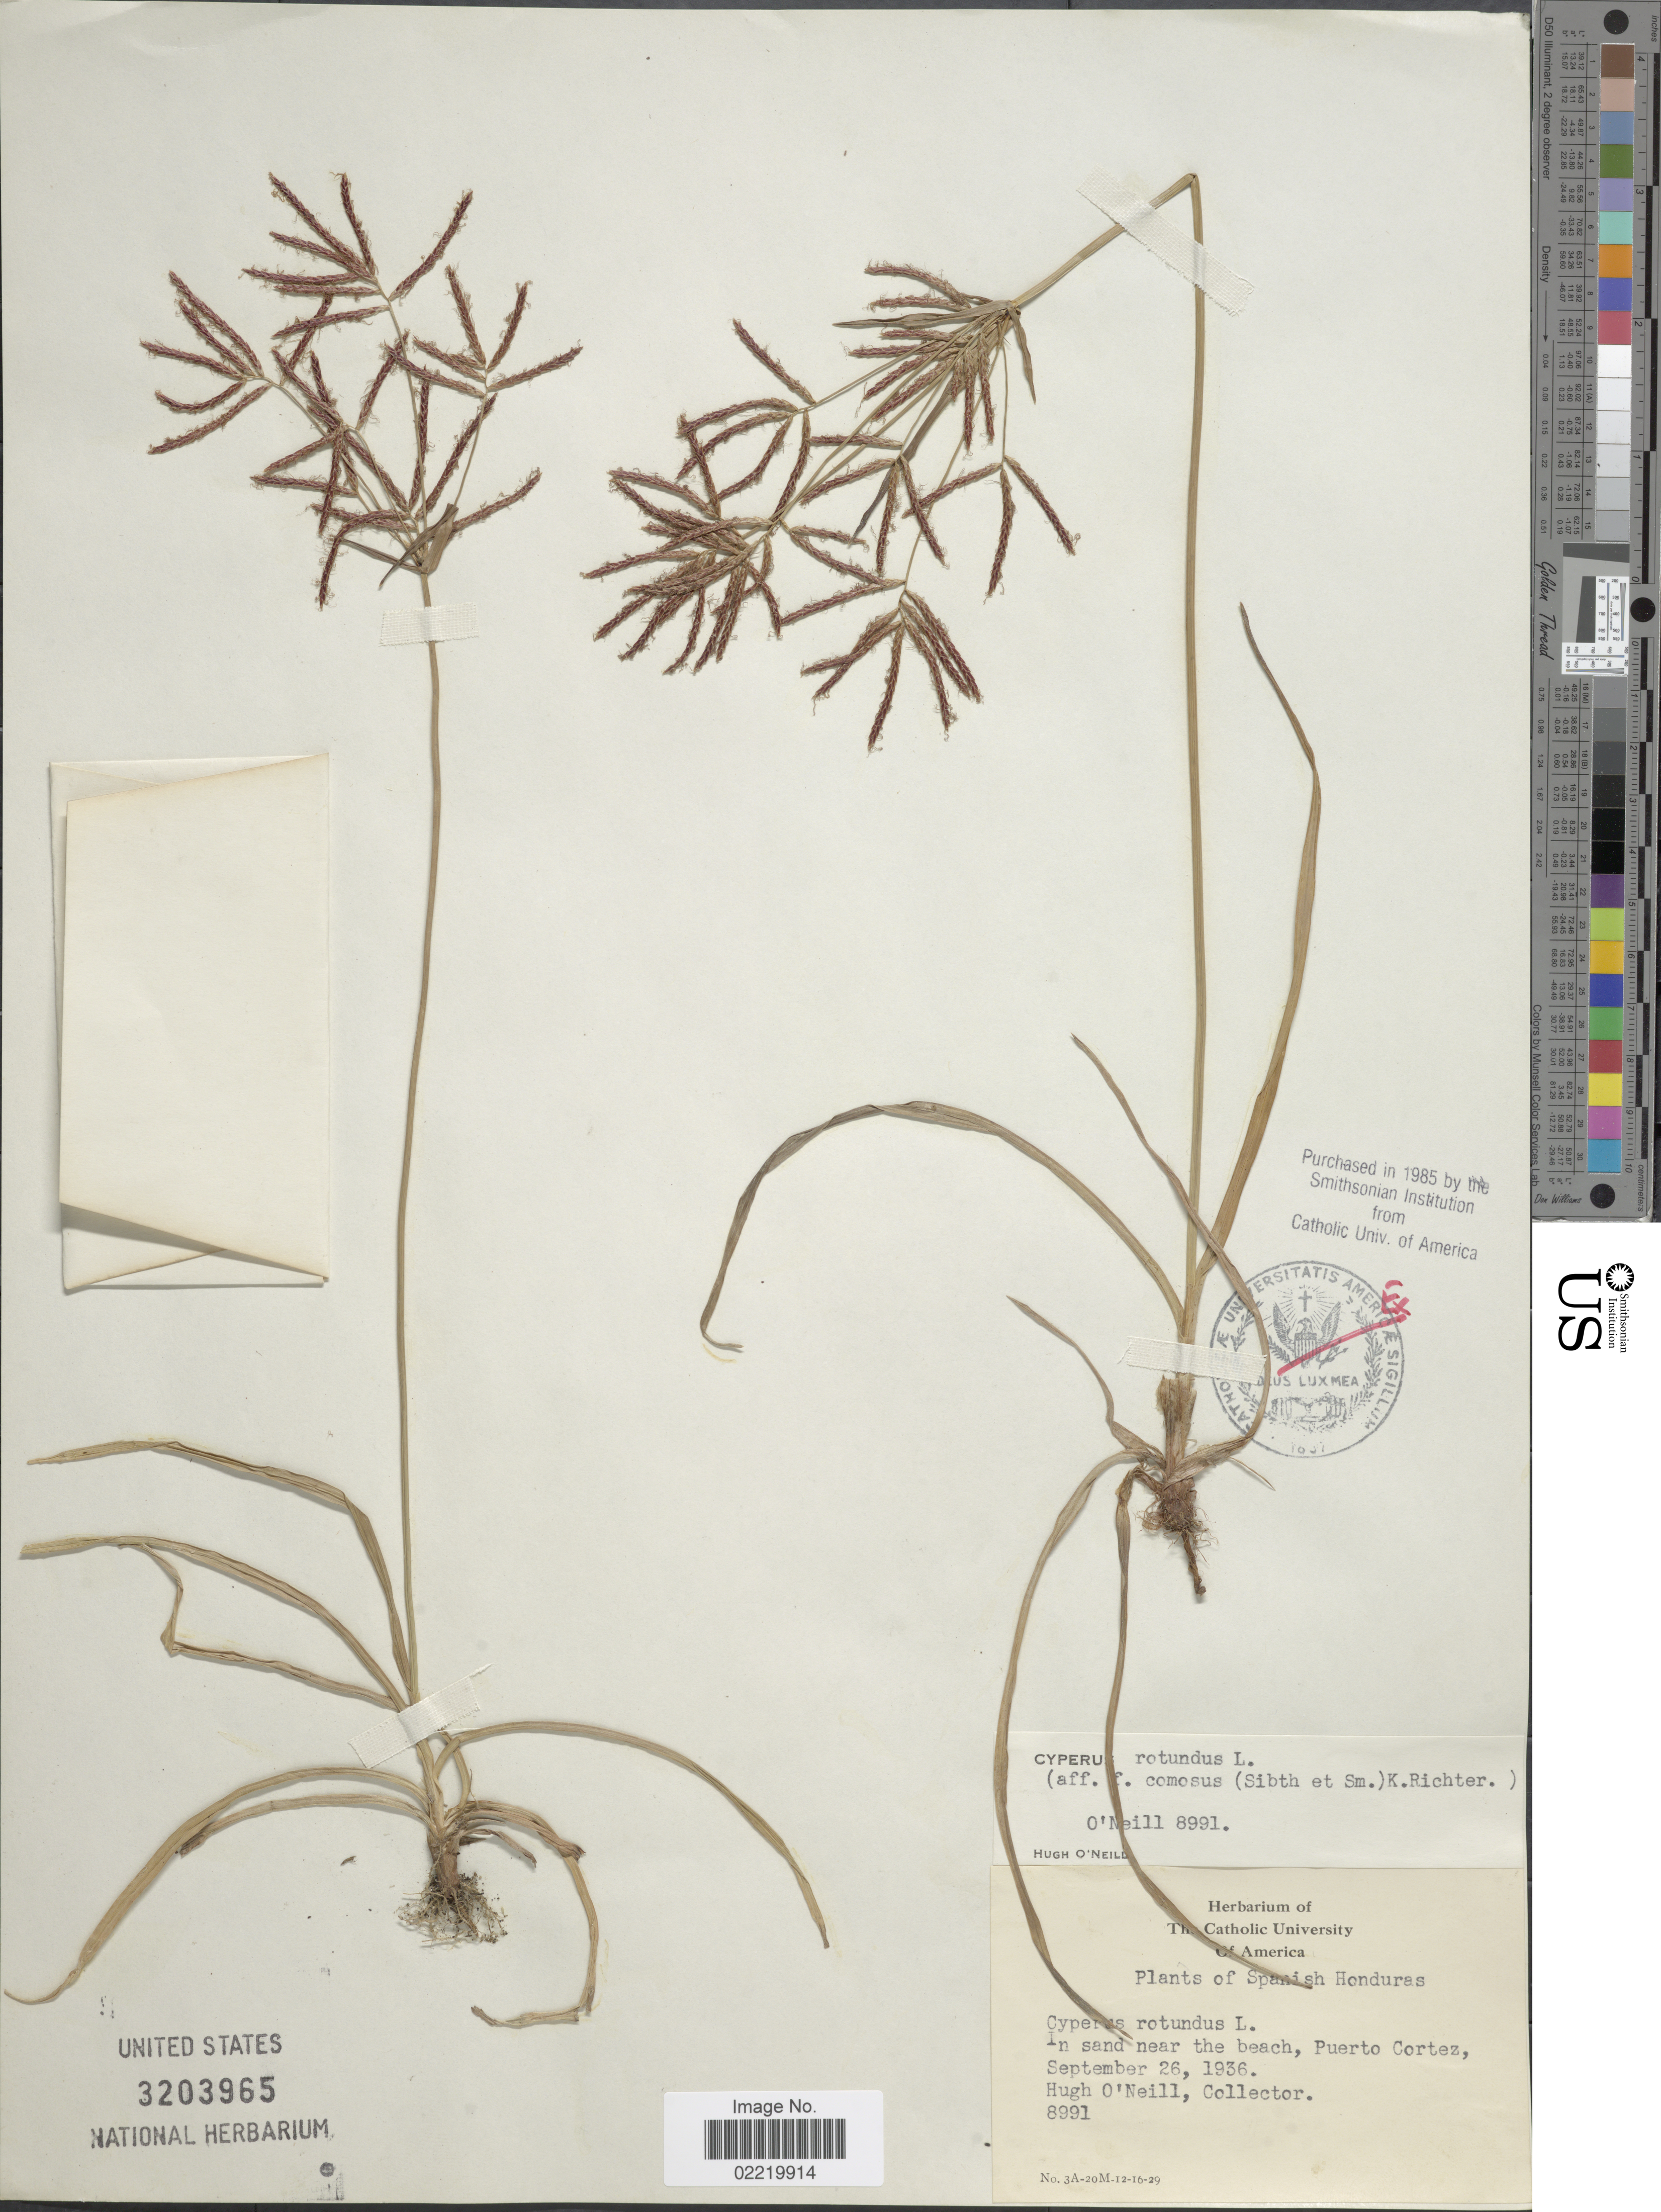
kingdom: Plantae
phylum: Tracheophyta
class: Liliopsida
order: Poales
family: Cyperaceae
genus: Cyperus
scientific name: Cyperus rotundus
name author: L.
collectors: H. O'Neill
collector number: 8991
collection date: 1936-09-26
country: Honduras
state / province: Cortés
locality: Spanish Honduras, in sand near the beach, Puerto Cortez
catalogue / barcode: US 3203965